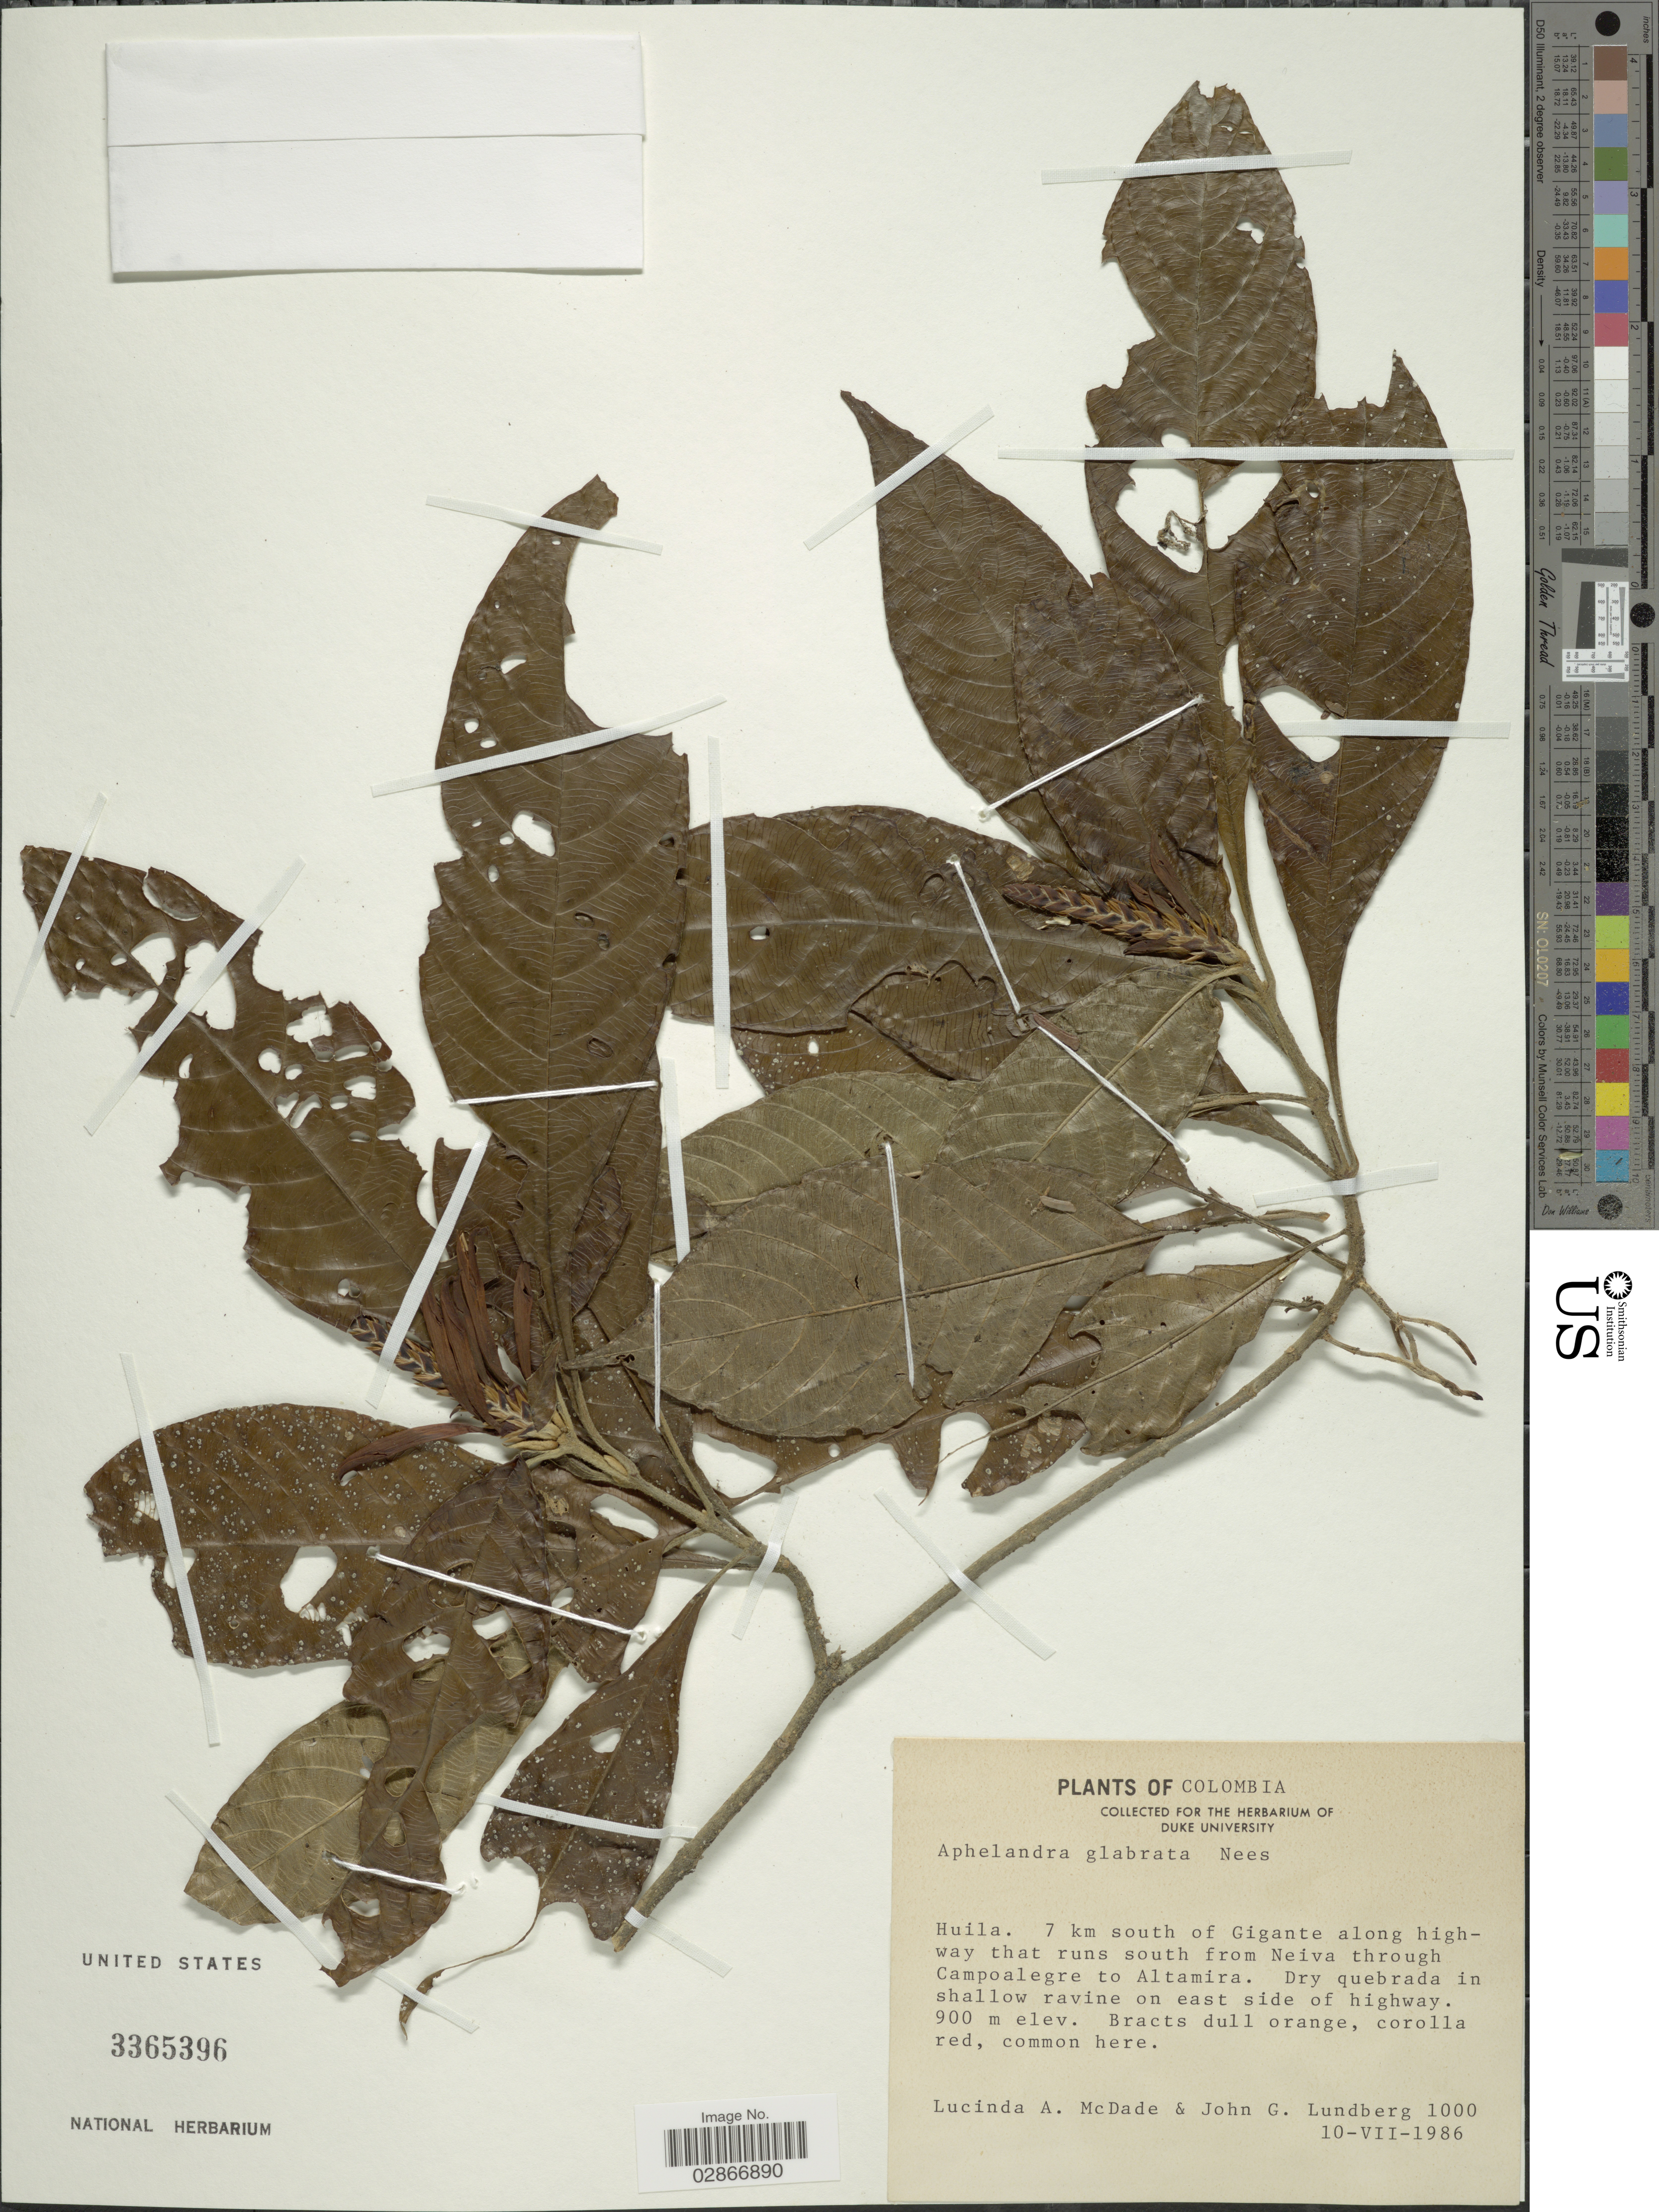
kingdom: Plantae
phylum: Tracheophyta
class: Magnoliopsida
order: Lamiales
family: Acanthaceae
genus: Aphelandra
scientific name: Aphelandra glabrata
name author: Willd. ex Nees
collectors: L. McDade & J. Lundberg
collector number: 1000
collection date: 1986-07-10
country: Colombia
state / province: Huila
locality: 7 km south of Gigante along highway that runs south from Neiva through Campoalegre to Altamira. Dry quebrada in shallow ravine on east side of highway.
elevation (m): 900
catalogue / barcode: US 3365396